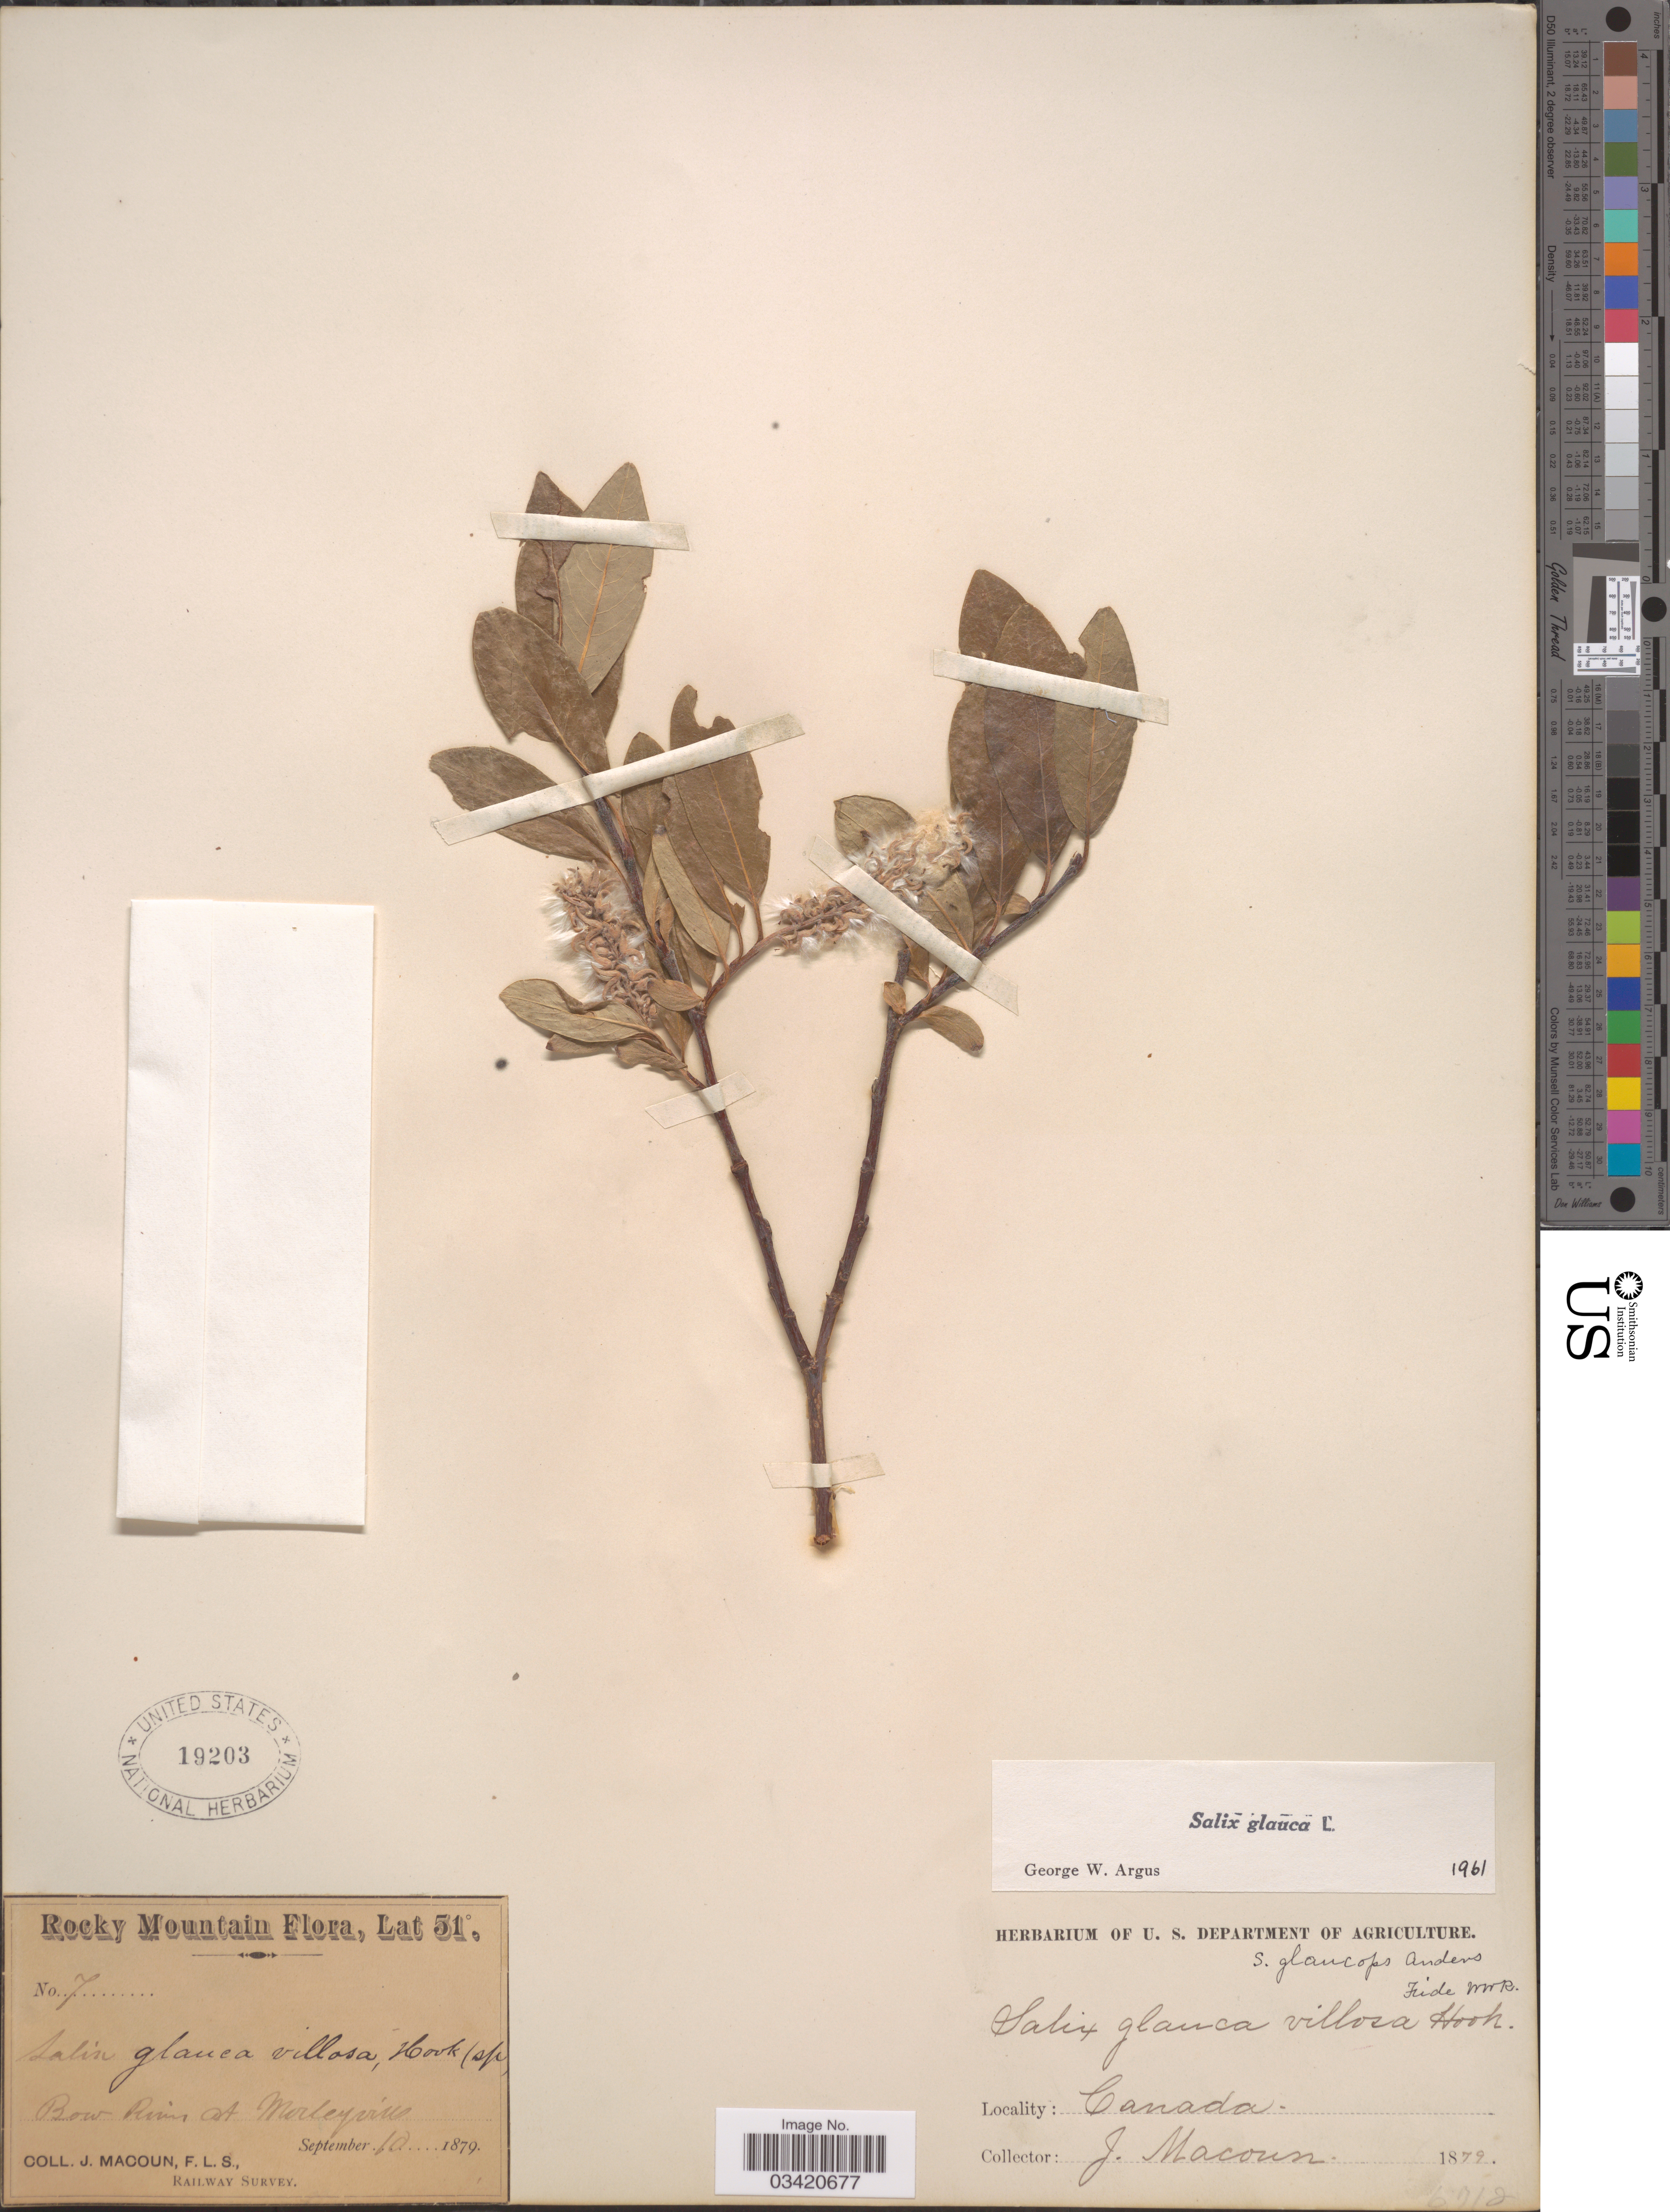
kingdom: Plantae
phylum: Tracheophyta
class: Magnoliopsida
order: Malpighiales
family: Salicaceae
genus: Salix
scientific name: Salix glauca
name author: L.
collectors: J. Macoun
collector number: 7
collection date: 1879-09-10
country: Canada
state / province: Alberta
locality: Rocky Mountain. Bow River at Morleyville.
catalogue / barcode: US 19203